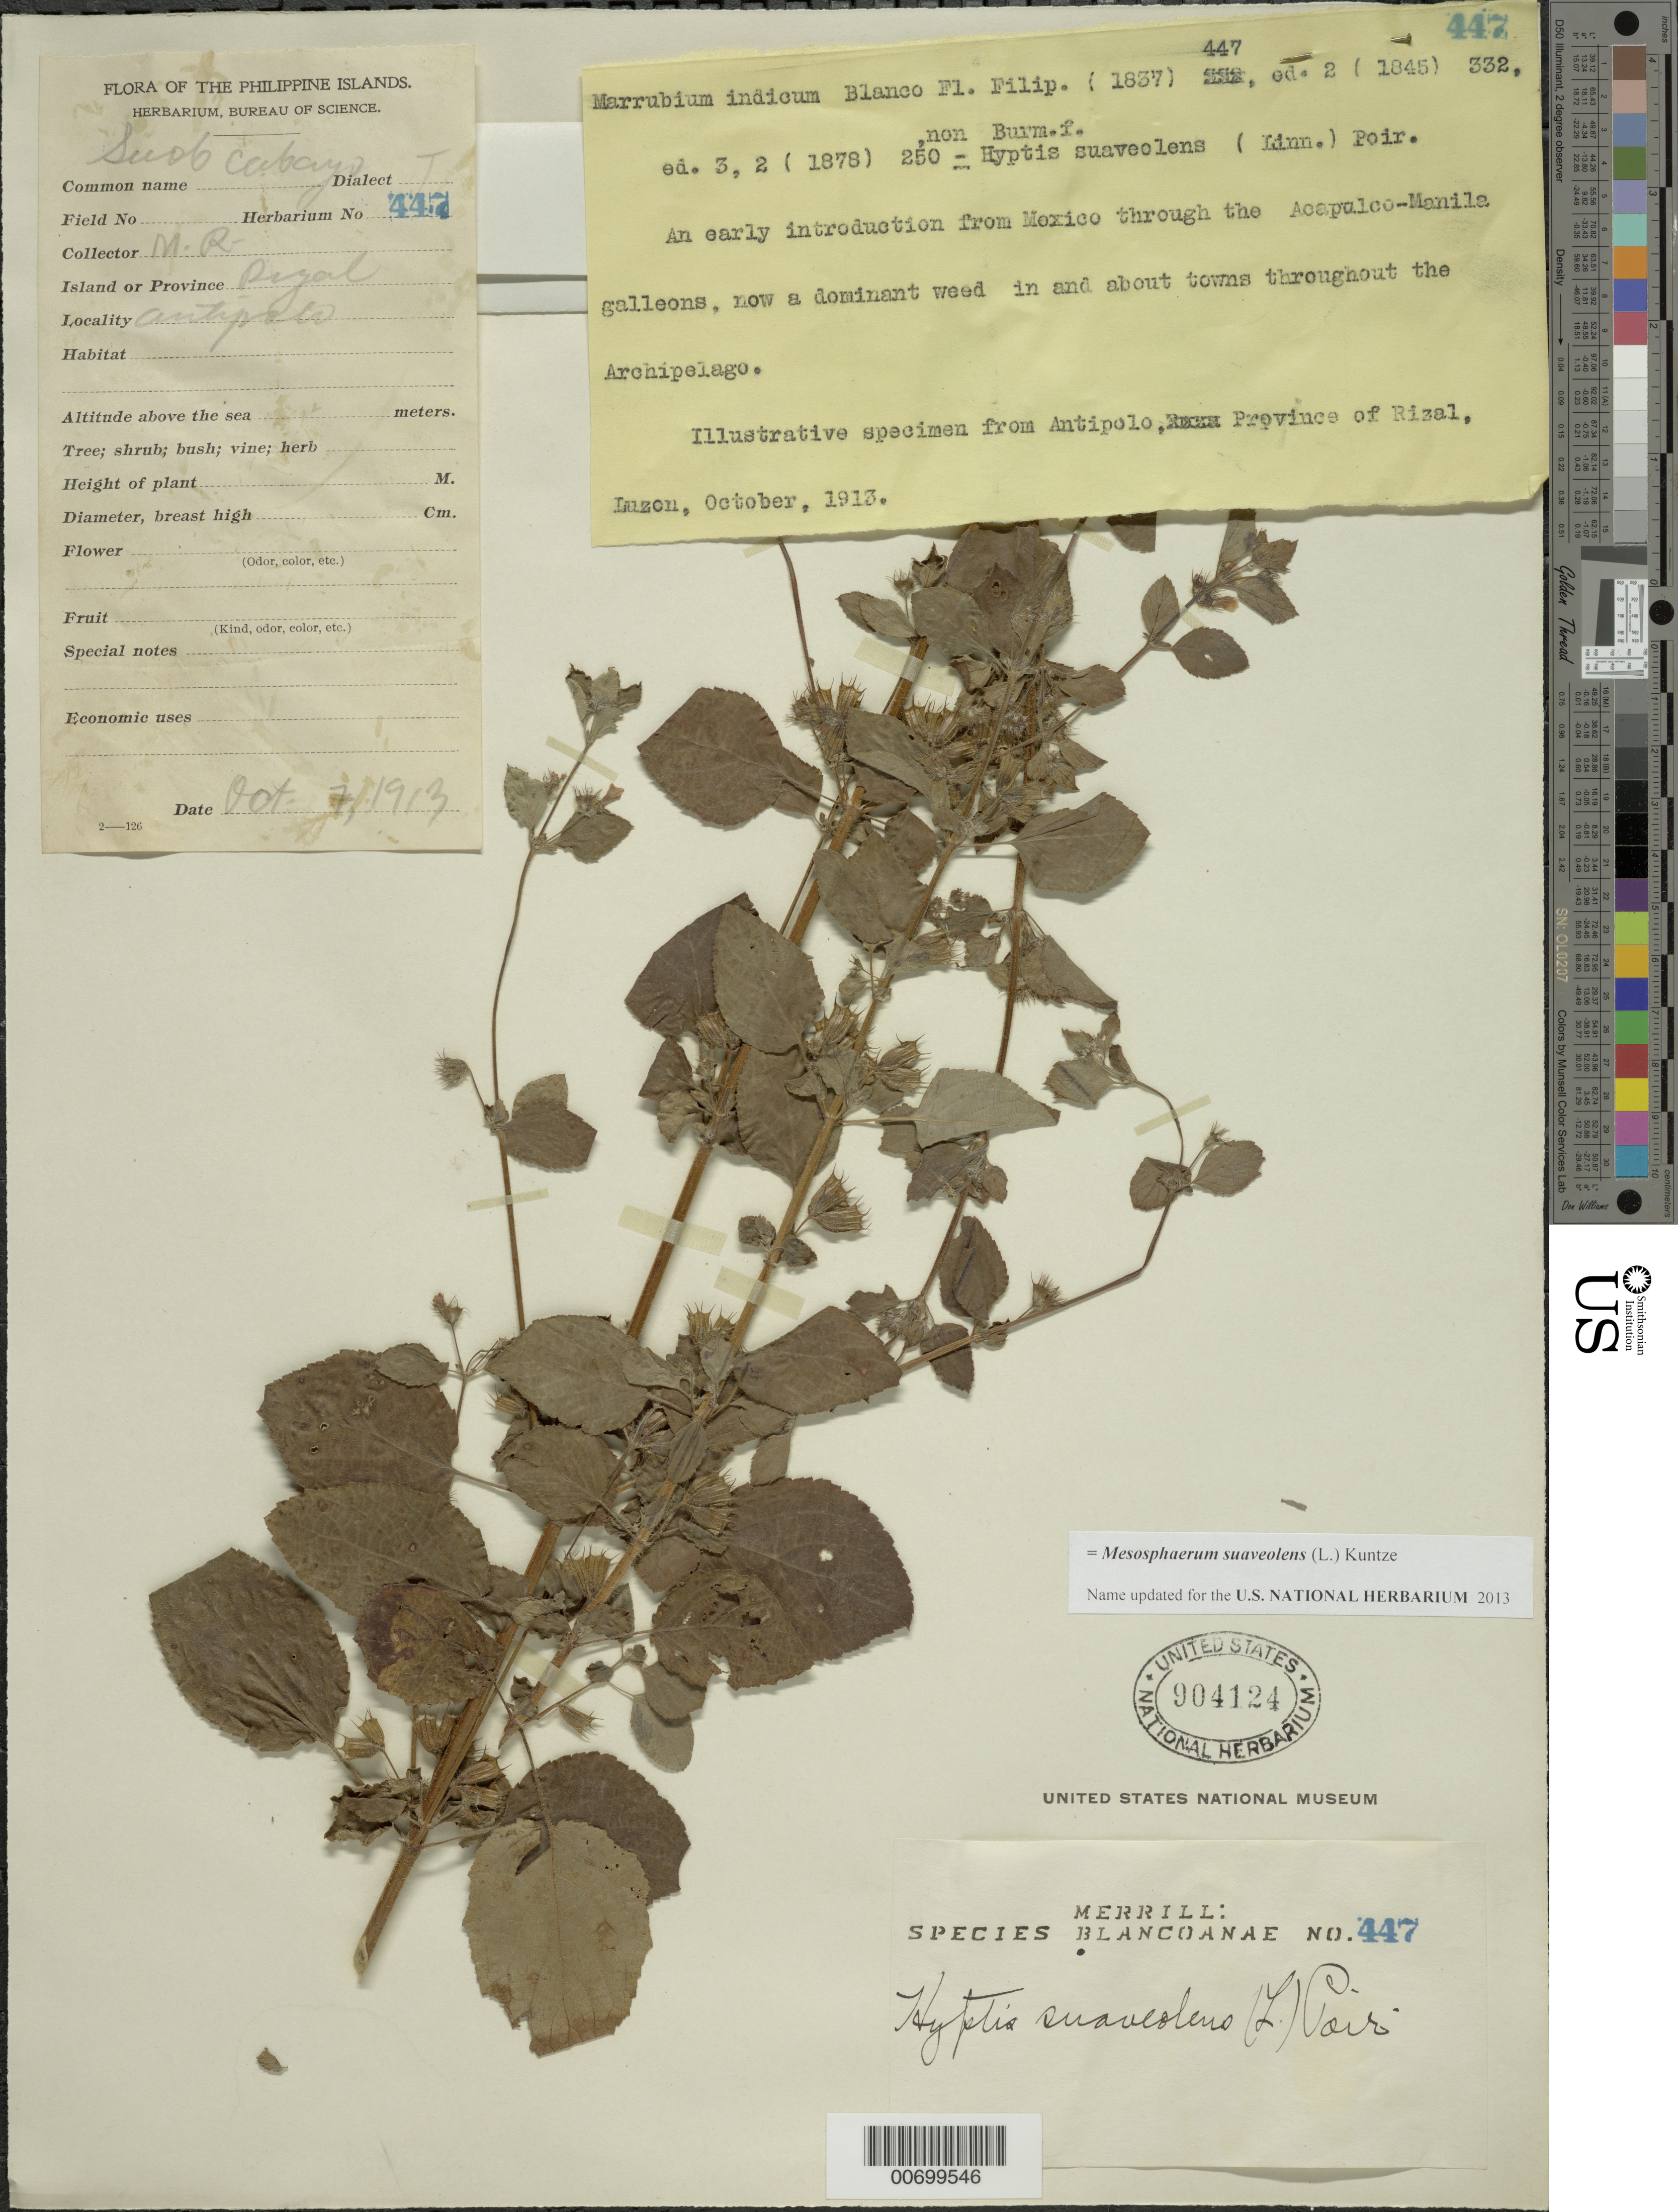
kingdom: Plantae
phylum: Tracheophyta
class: Magnoliopsida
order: Lamiales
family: Lamiaceae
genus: Hyptis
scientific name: Hyptis suaveolens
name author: (L.) Poit.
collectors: M. Ramos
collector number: Sp. Blancoan. 0447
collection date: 1913-10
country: Philippines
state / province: Calabarzon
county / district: Rizal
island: Luzon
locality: Antipolo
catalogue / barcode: US 904124